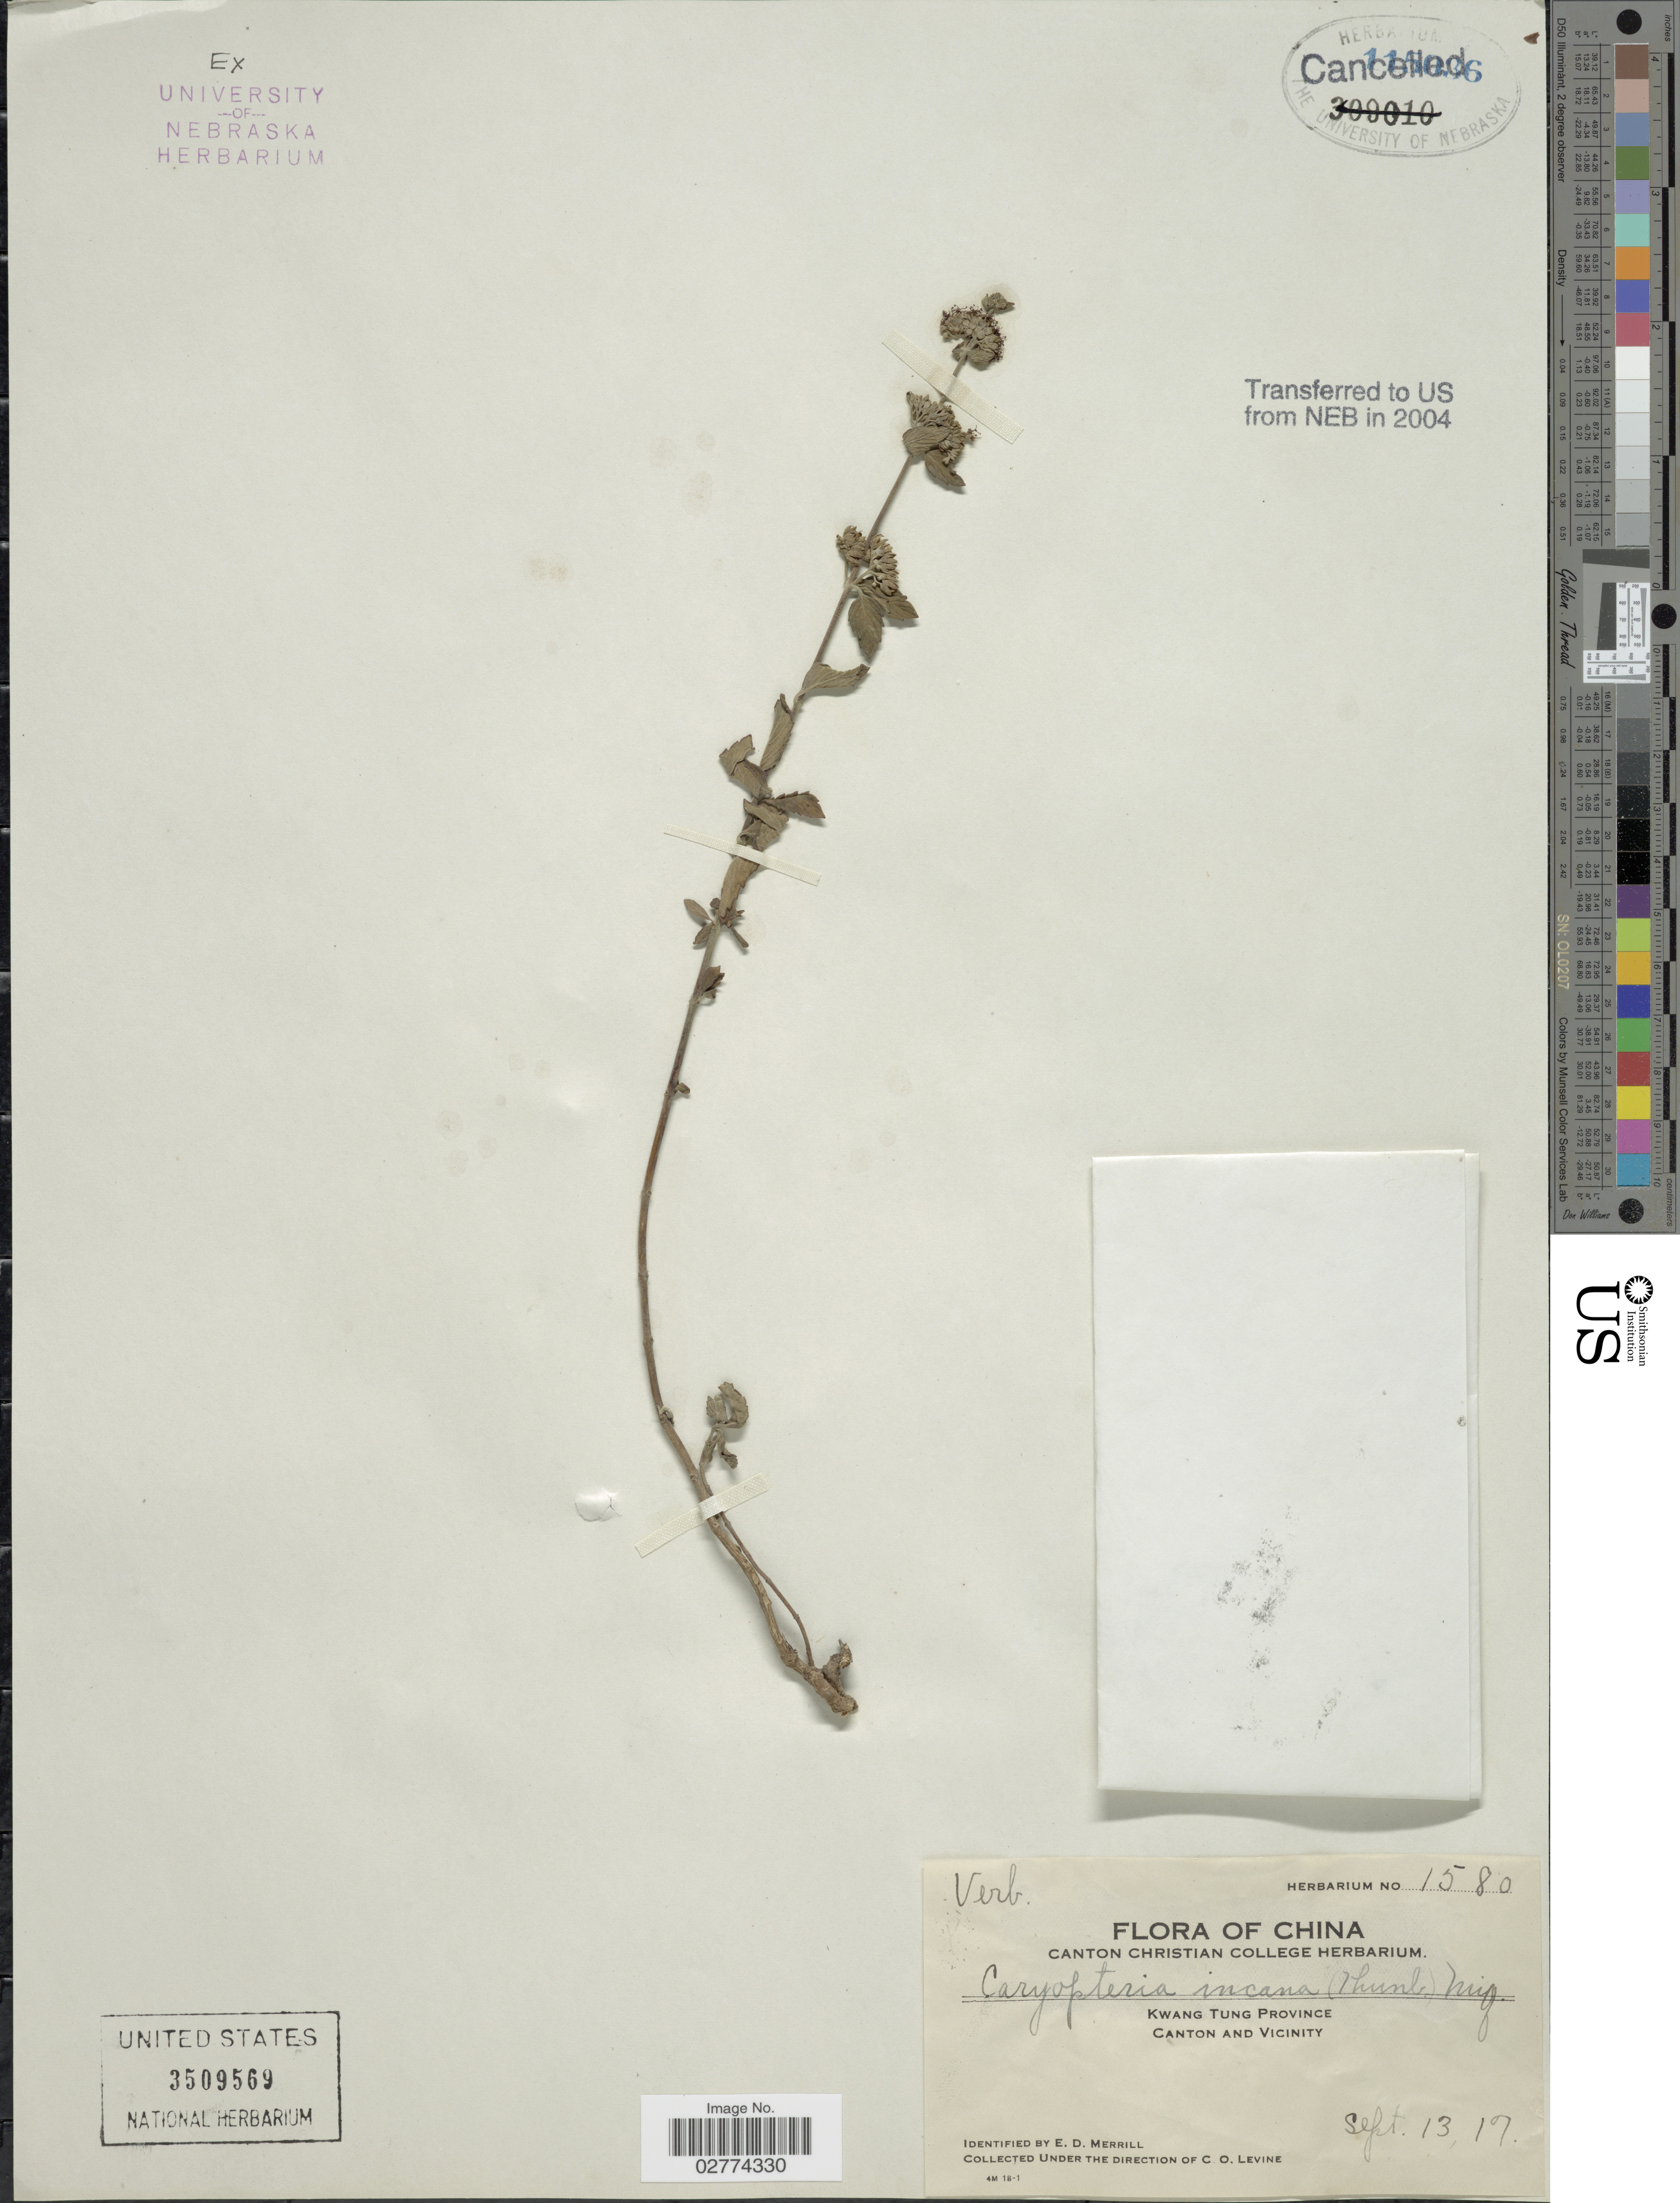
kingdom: Plantae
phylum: Tracheophyta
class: Magnoliopsida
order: Lamiales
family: Lamiaceae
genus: Caryopteris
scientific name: Caryopteris incana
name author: (Thunb. ex Houtt.) Miq.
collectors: C. O. Levine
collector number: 1580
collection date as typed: Transcribed d/m/y: 13/9/17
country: China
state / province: Guangdong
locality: Kwang Tung Province. Canton and Vicinity.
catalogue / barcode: US 3509569